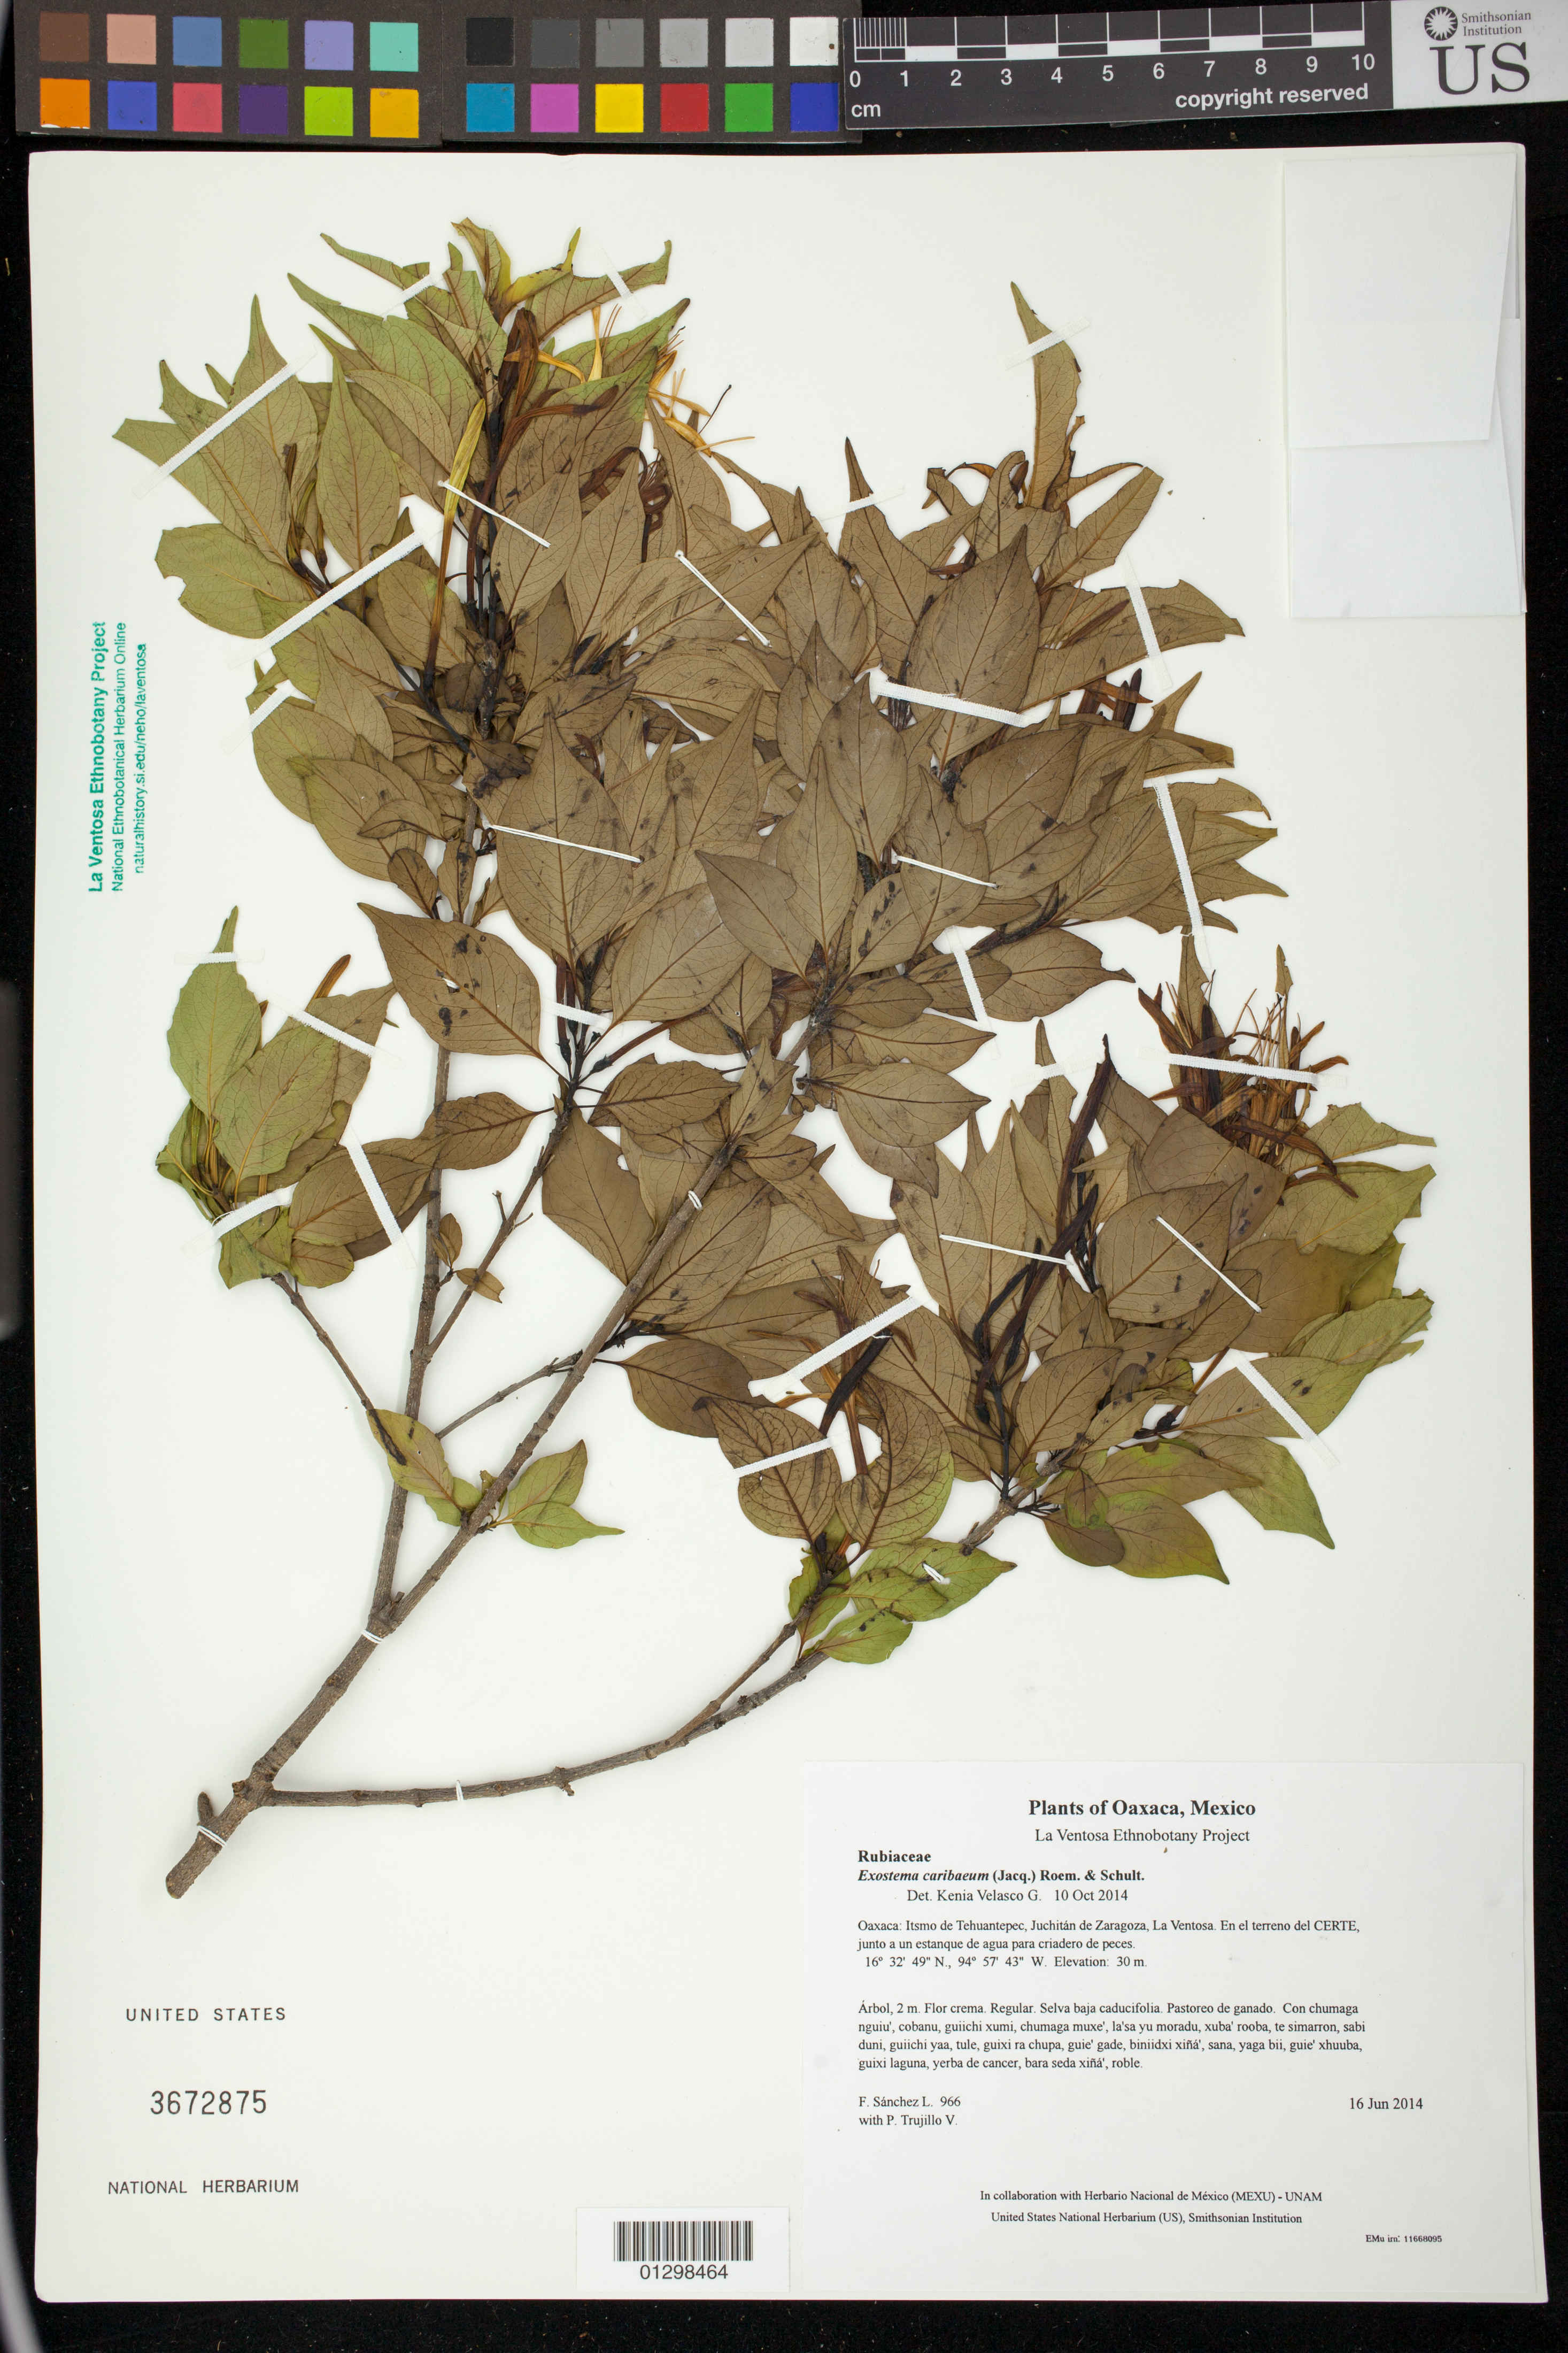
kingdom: Plantae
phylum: Tracheophyta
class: Magnoliopsida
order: Gentianales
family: Rubiaceae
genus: Exostema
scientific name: Exostema caribaeum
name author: (Jacq.) Roem. & Schult.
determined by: Velasco G., Kenia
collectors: F. Sánchez L. & P. Trujillo V.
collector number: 966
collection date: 2014-06-16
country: Mexico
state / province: Oaxaca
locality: Itsmo de Tehuantepec, Juchitán de Zaragoza, La Ventosa. En el terreno del CERTE, junto a un estanque de agua para criadero de peces.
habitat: Selva baja caducifolia. Pastoreo de ganado.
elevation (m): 30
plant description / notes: JEBOT, MEXU, SERO, US; Yaga. 2 m. Guie' nayu. Nuu.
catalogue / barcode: US 3672875